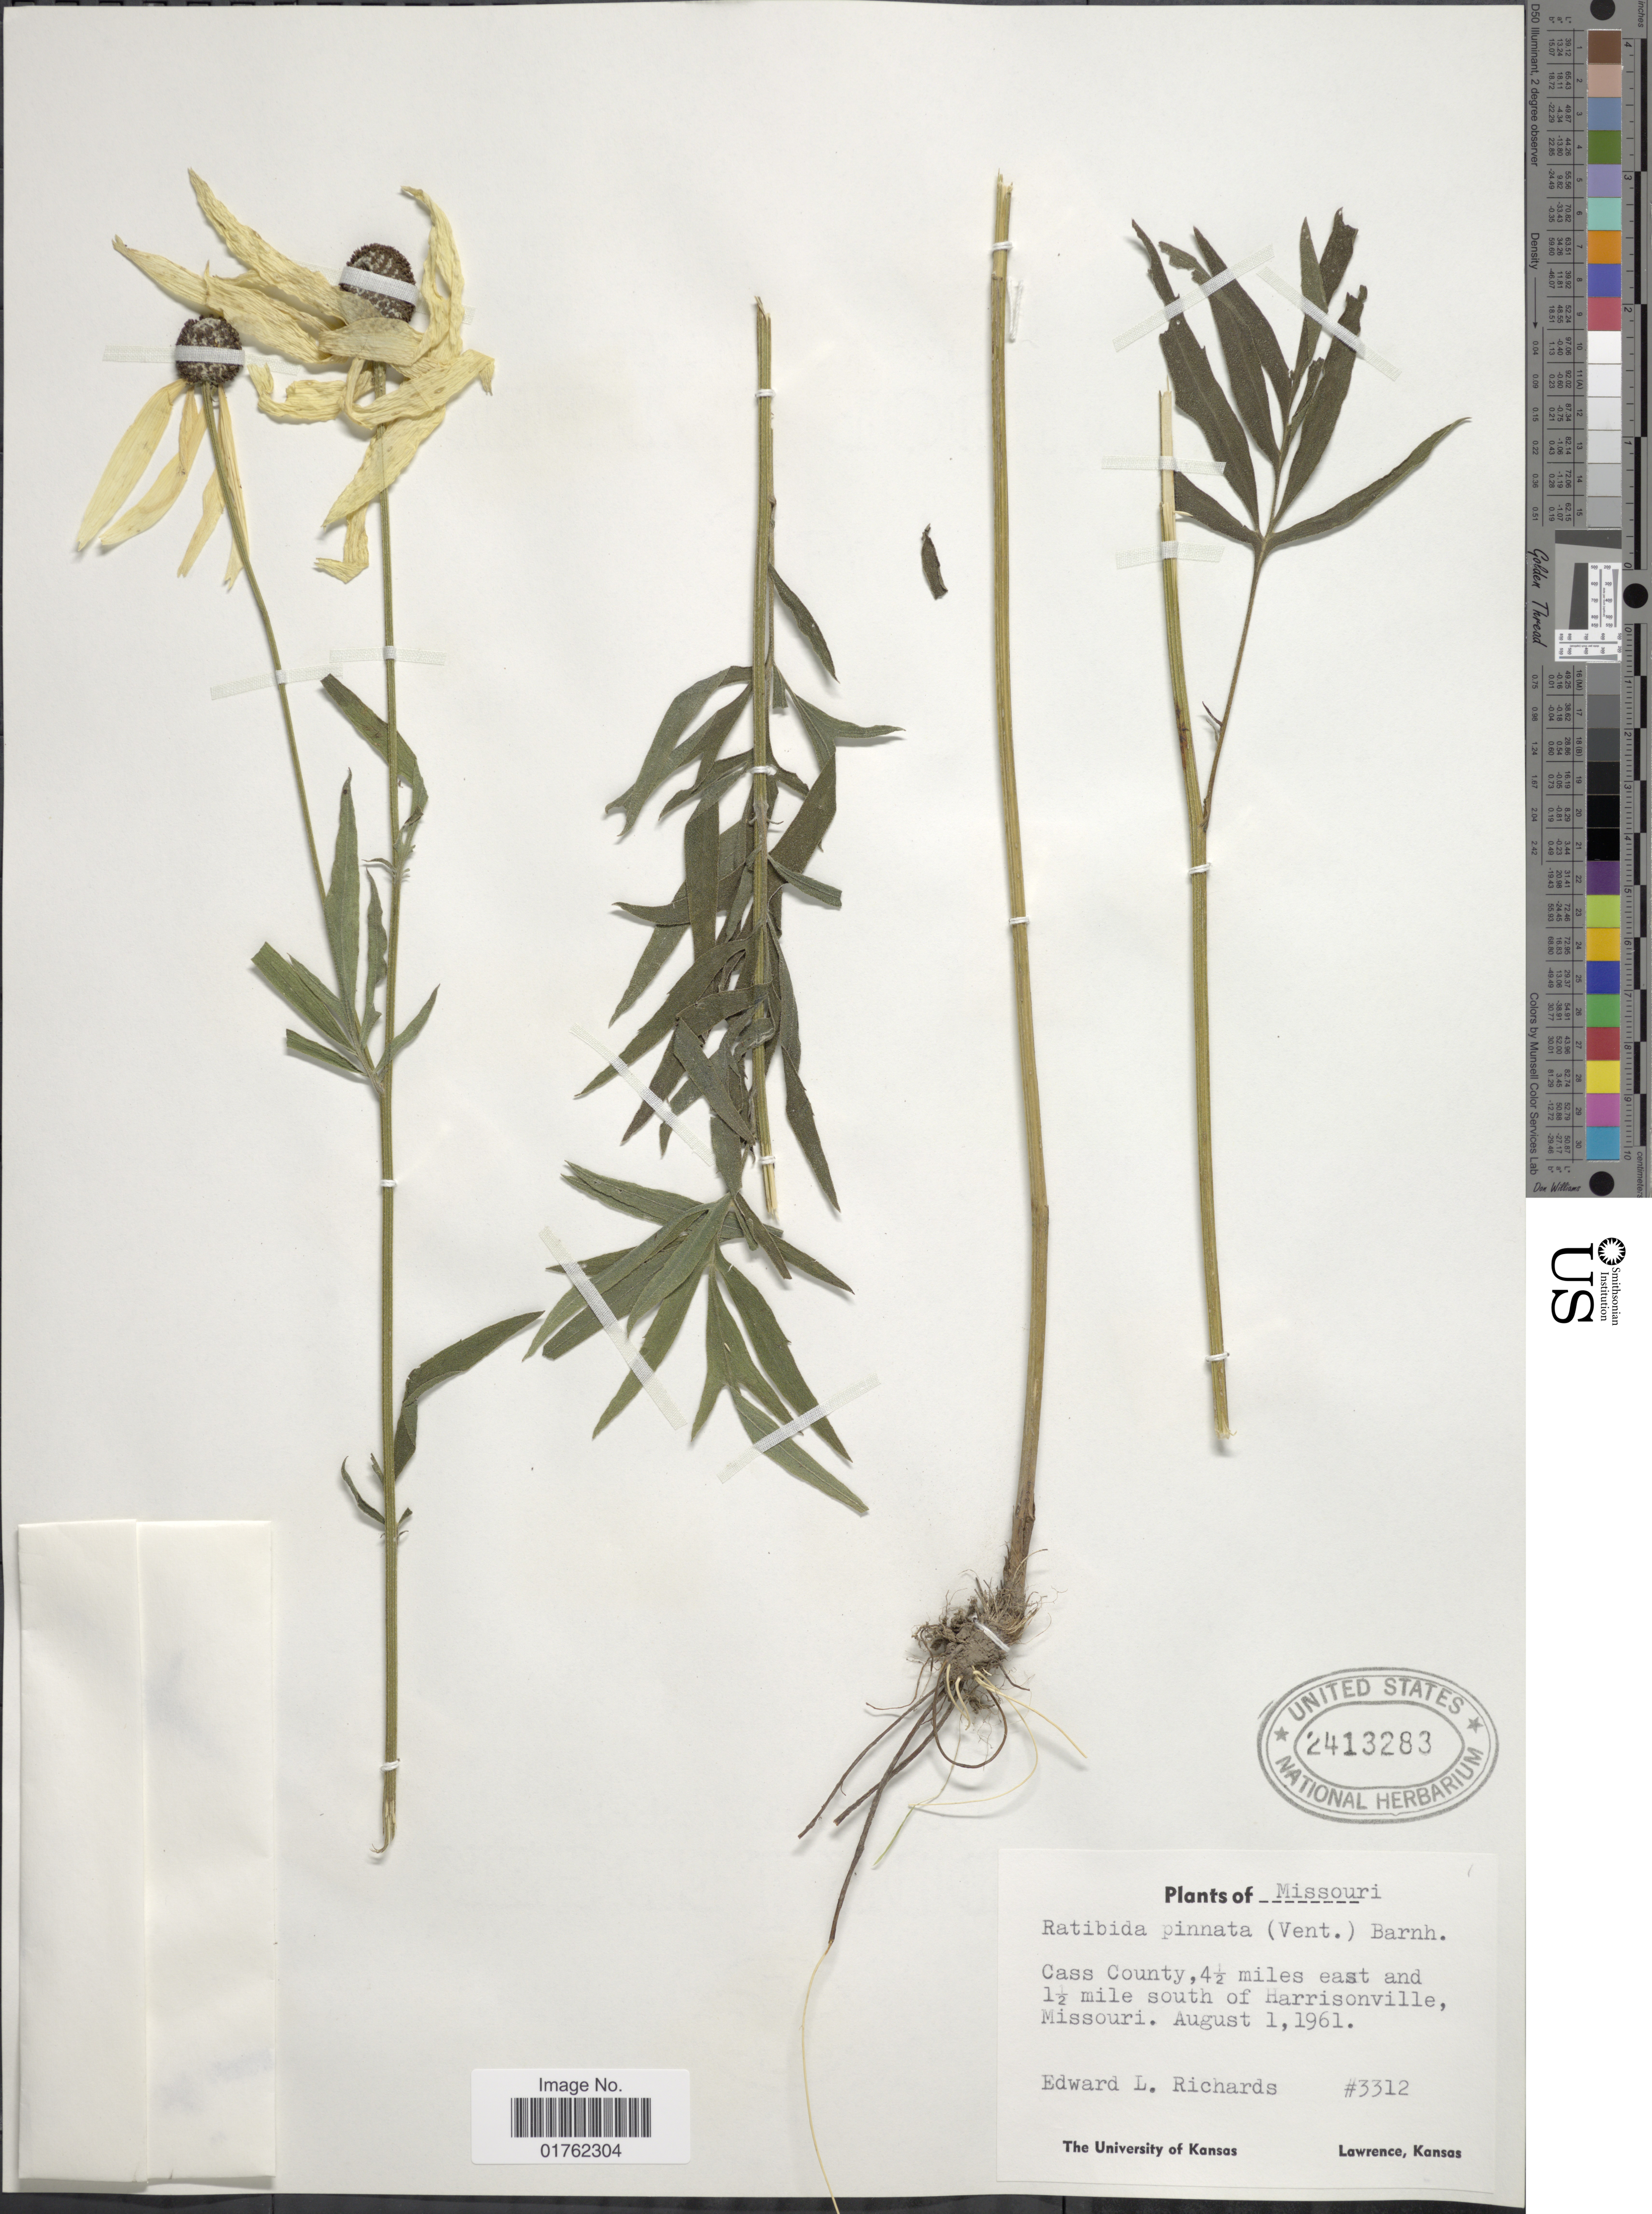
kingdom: Plantae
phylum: Tracheophyta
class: Magnoliopsida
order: Asterales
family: Asteraceae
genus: Ratibida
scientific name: Ratibida pinnata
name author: (Vent.) Barnhart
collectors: E. Richards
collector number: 3312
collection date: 1961-08-01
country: United States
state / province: Missouri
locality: Cass County, 4½ miles east and 1½ miles south of Harrisonville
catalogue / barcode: US 2413283